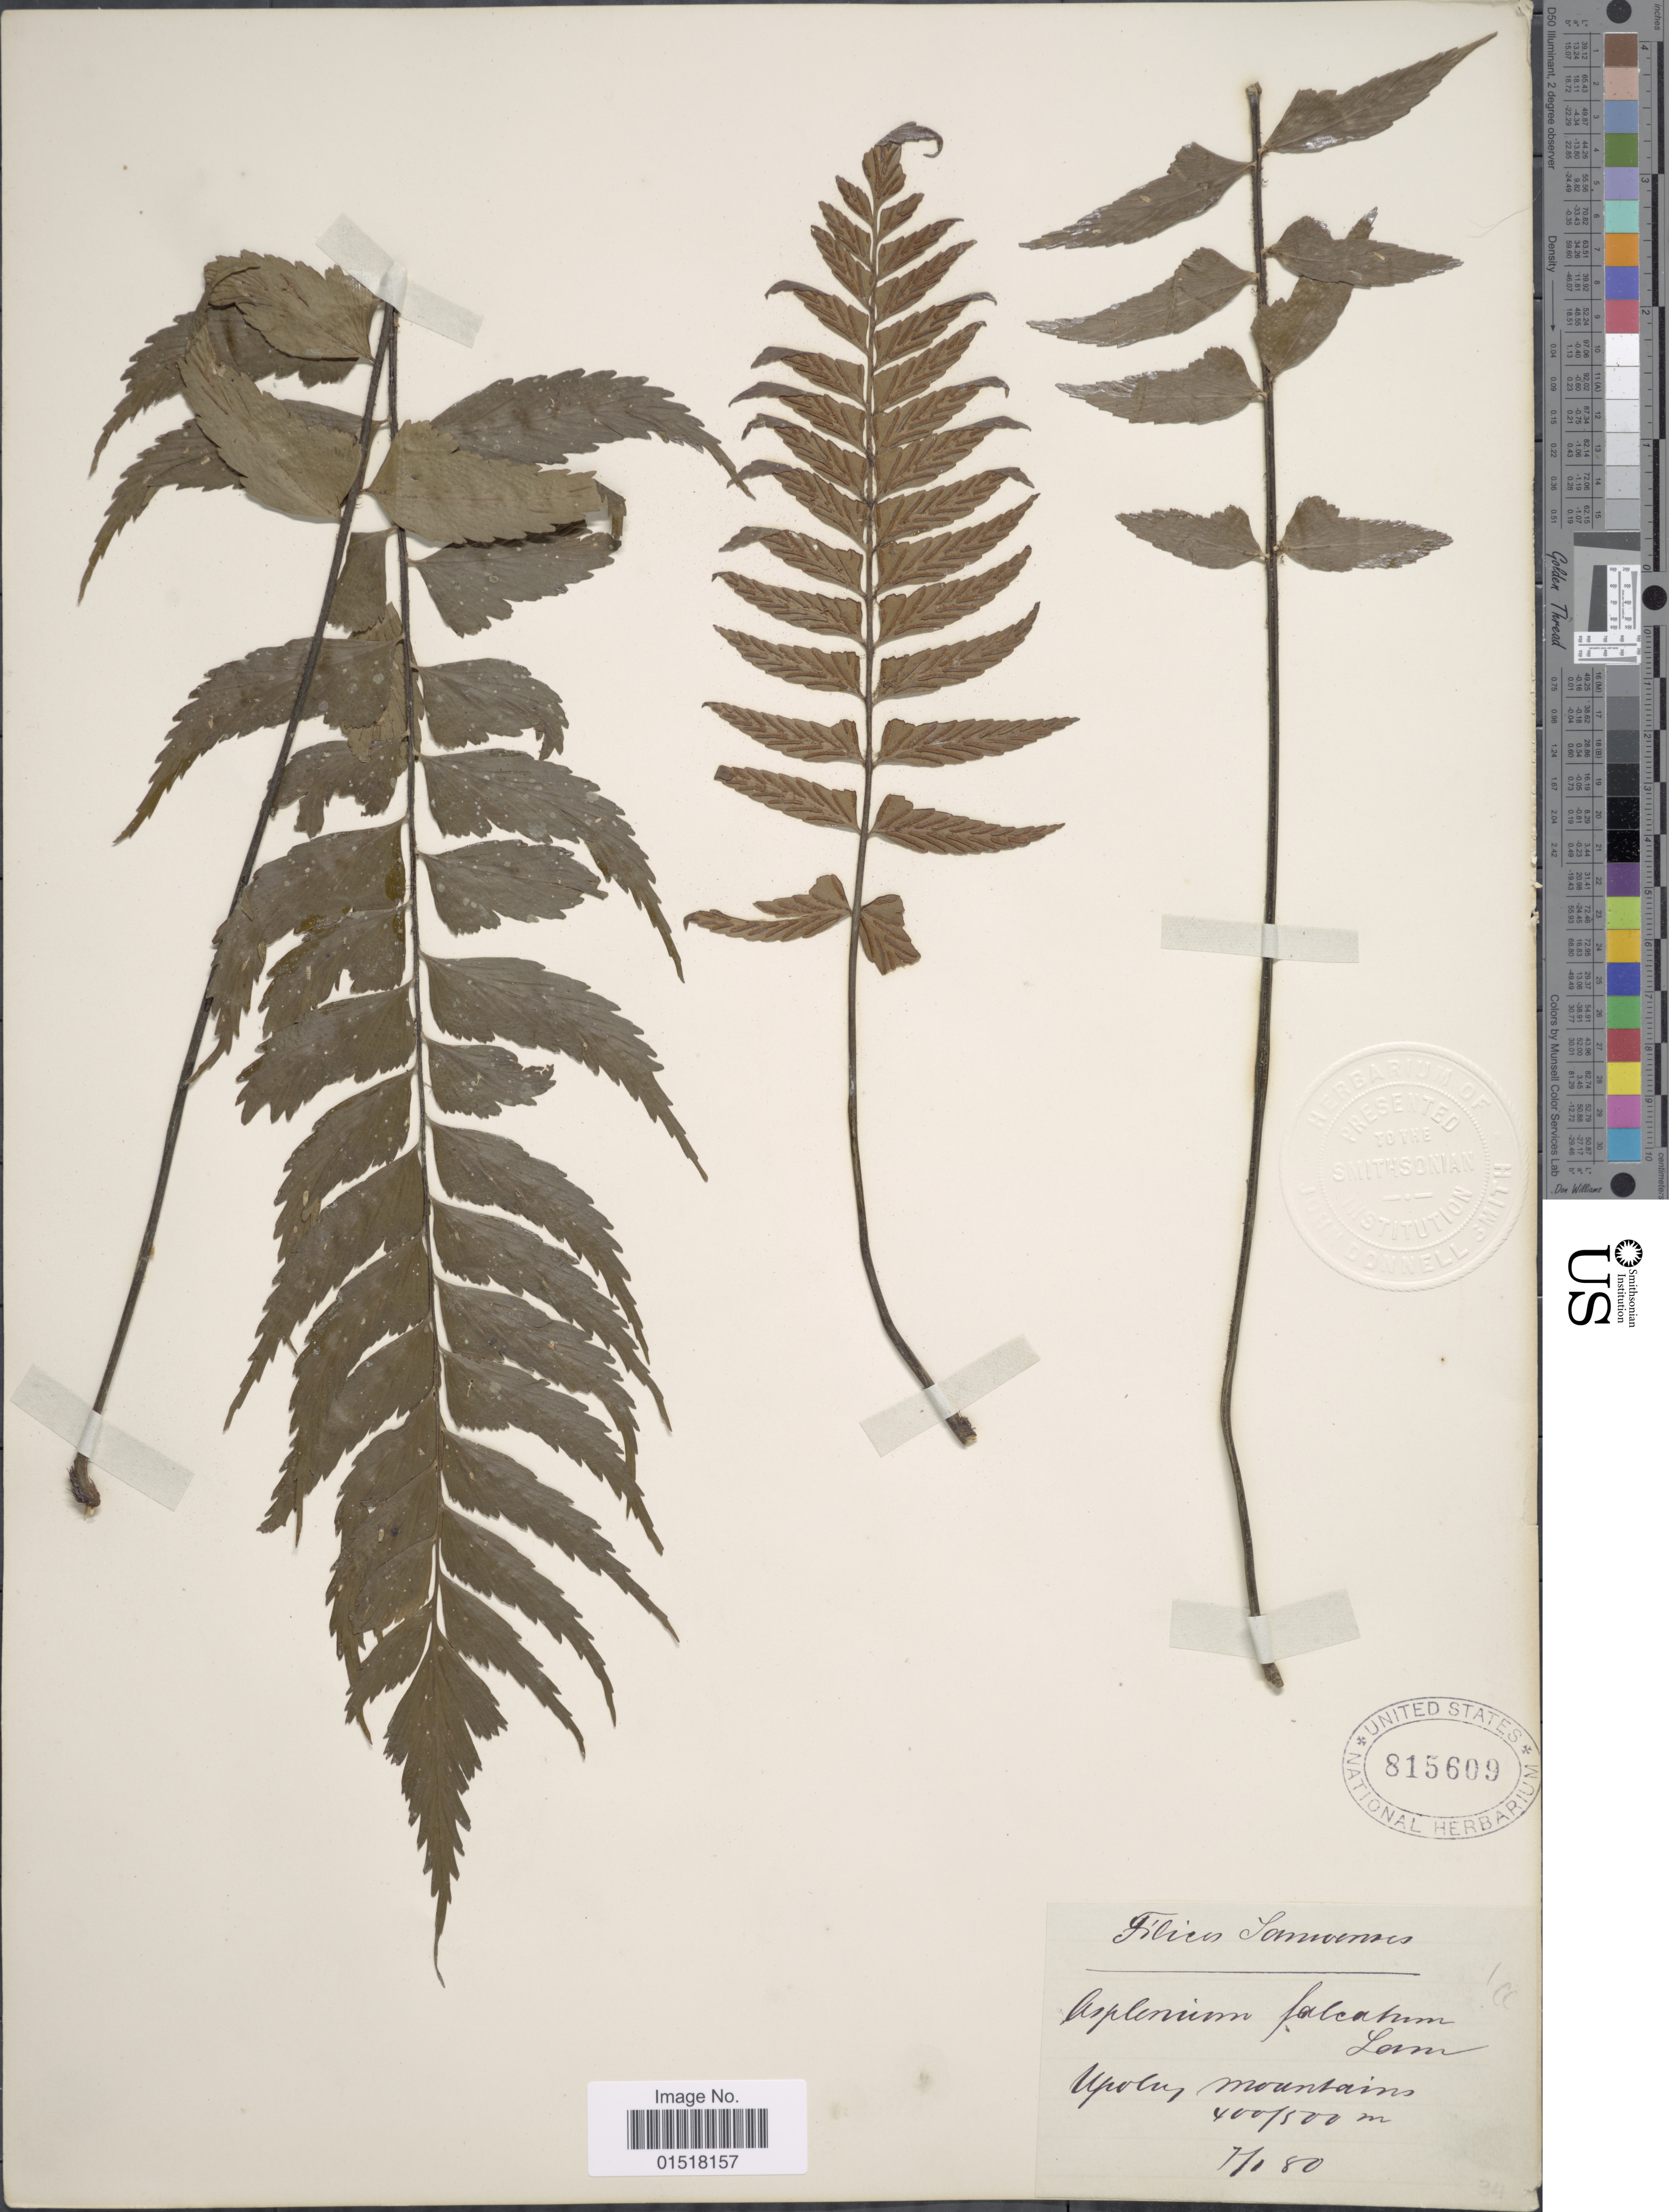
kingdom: Plantae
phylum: Tracheophyta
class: Polypodiopsida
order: Polypodiales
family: Aspleniaceae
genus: Asplenium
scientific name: Asplenium polyodon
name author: G. Forst.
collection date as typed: Transcribed d/m/y: 7/1/80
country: Samoa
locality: Samoenses. Upolu Mountains.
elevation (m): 400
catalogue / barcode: US 815609